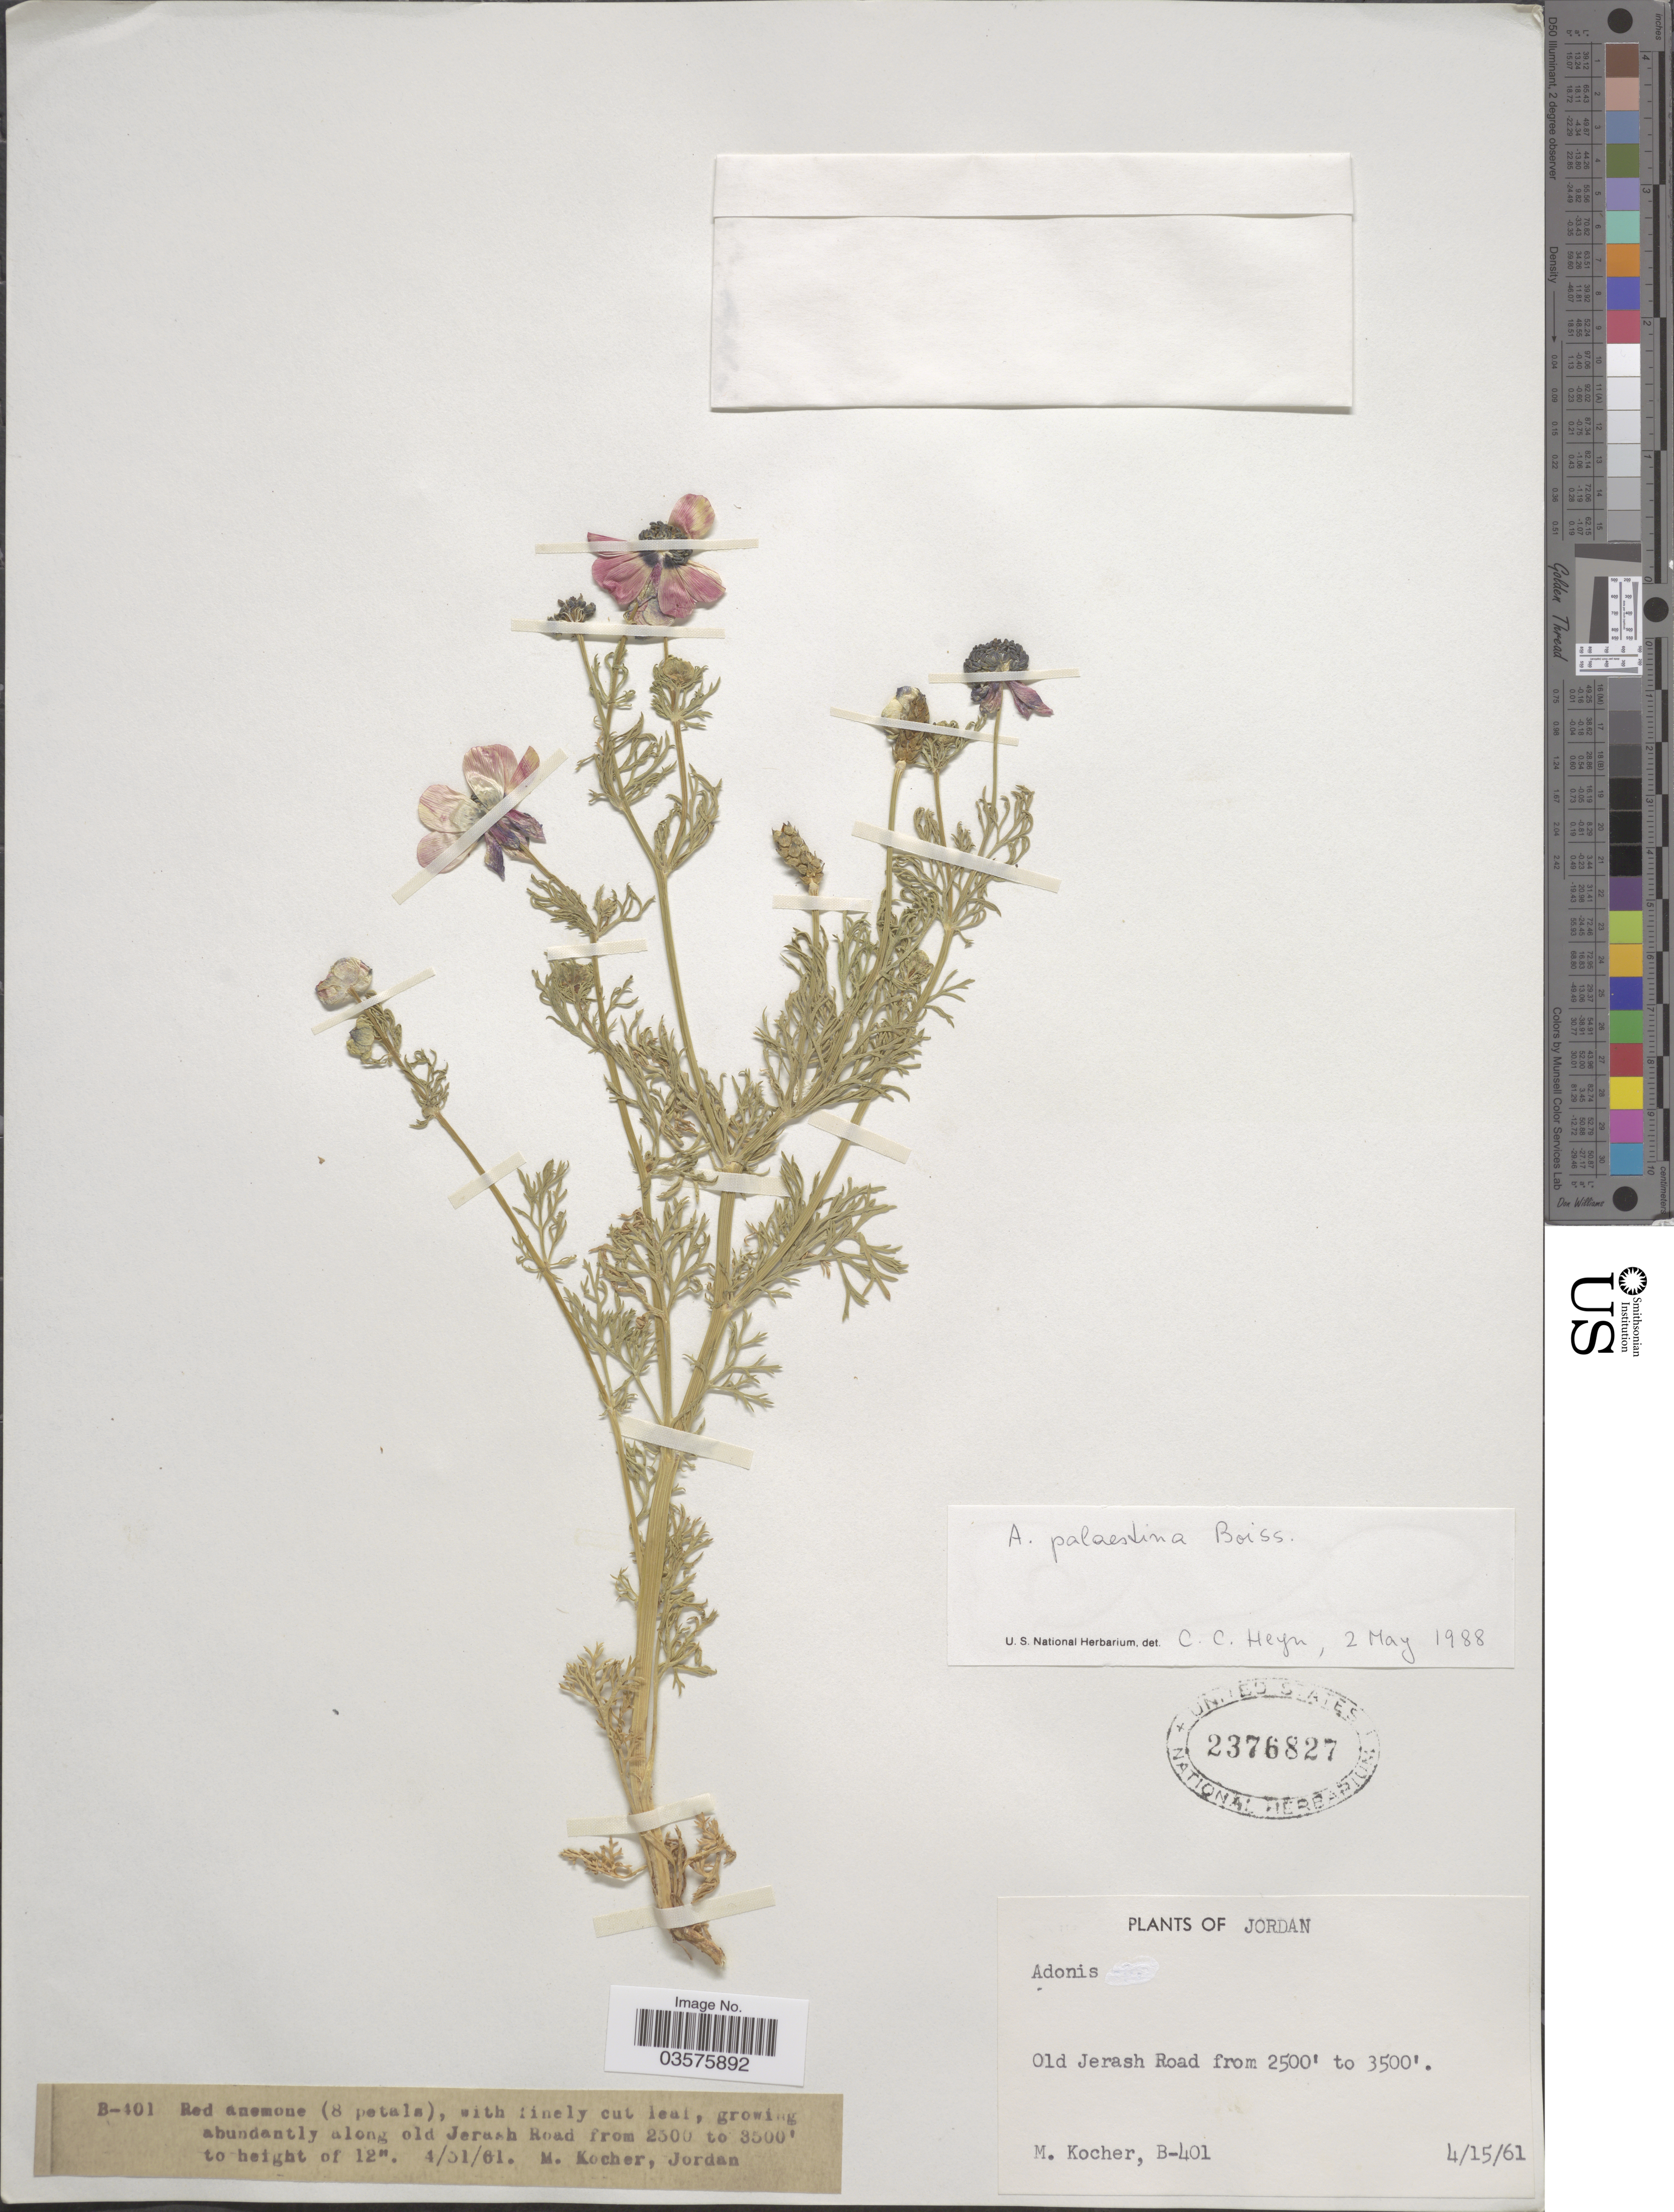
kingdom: Plantae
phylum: Tracheophyta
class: Magnoliopsida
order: Ranunculales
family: Ranunculaceae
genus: Adonis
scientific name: Adonis palaestina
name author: Boiss.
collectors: M. Kocher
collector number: B-401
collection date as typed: Transcribed d/m/y: 15/4/61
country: Jordan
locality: Along Old Jerash Road.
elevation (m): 762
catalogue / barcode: US 2376827